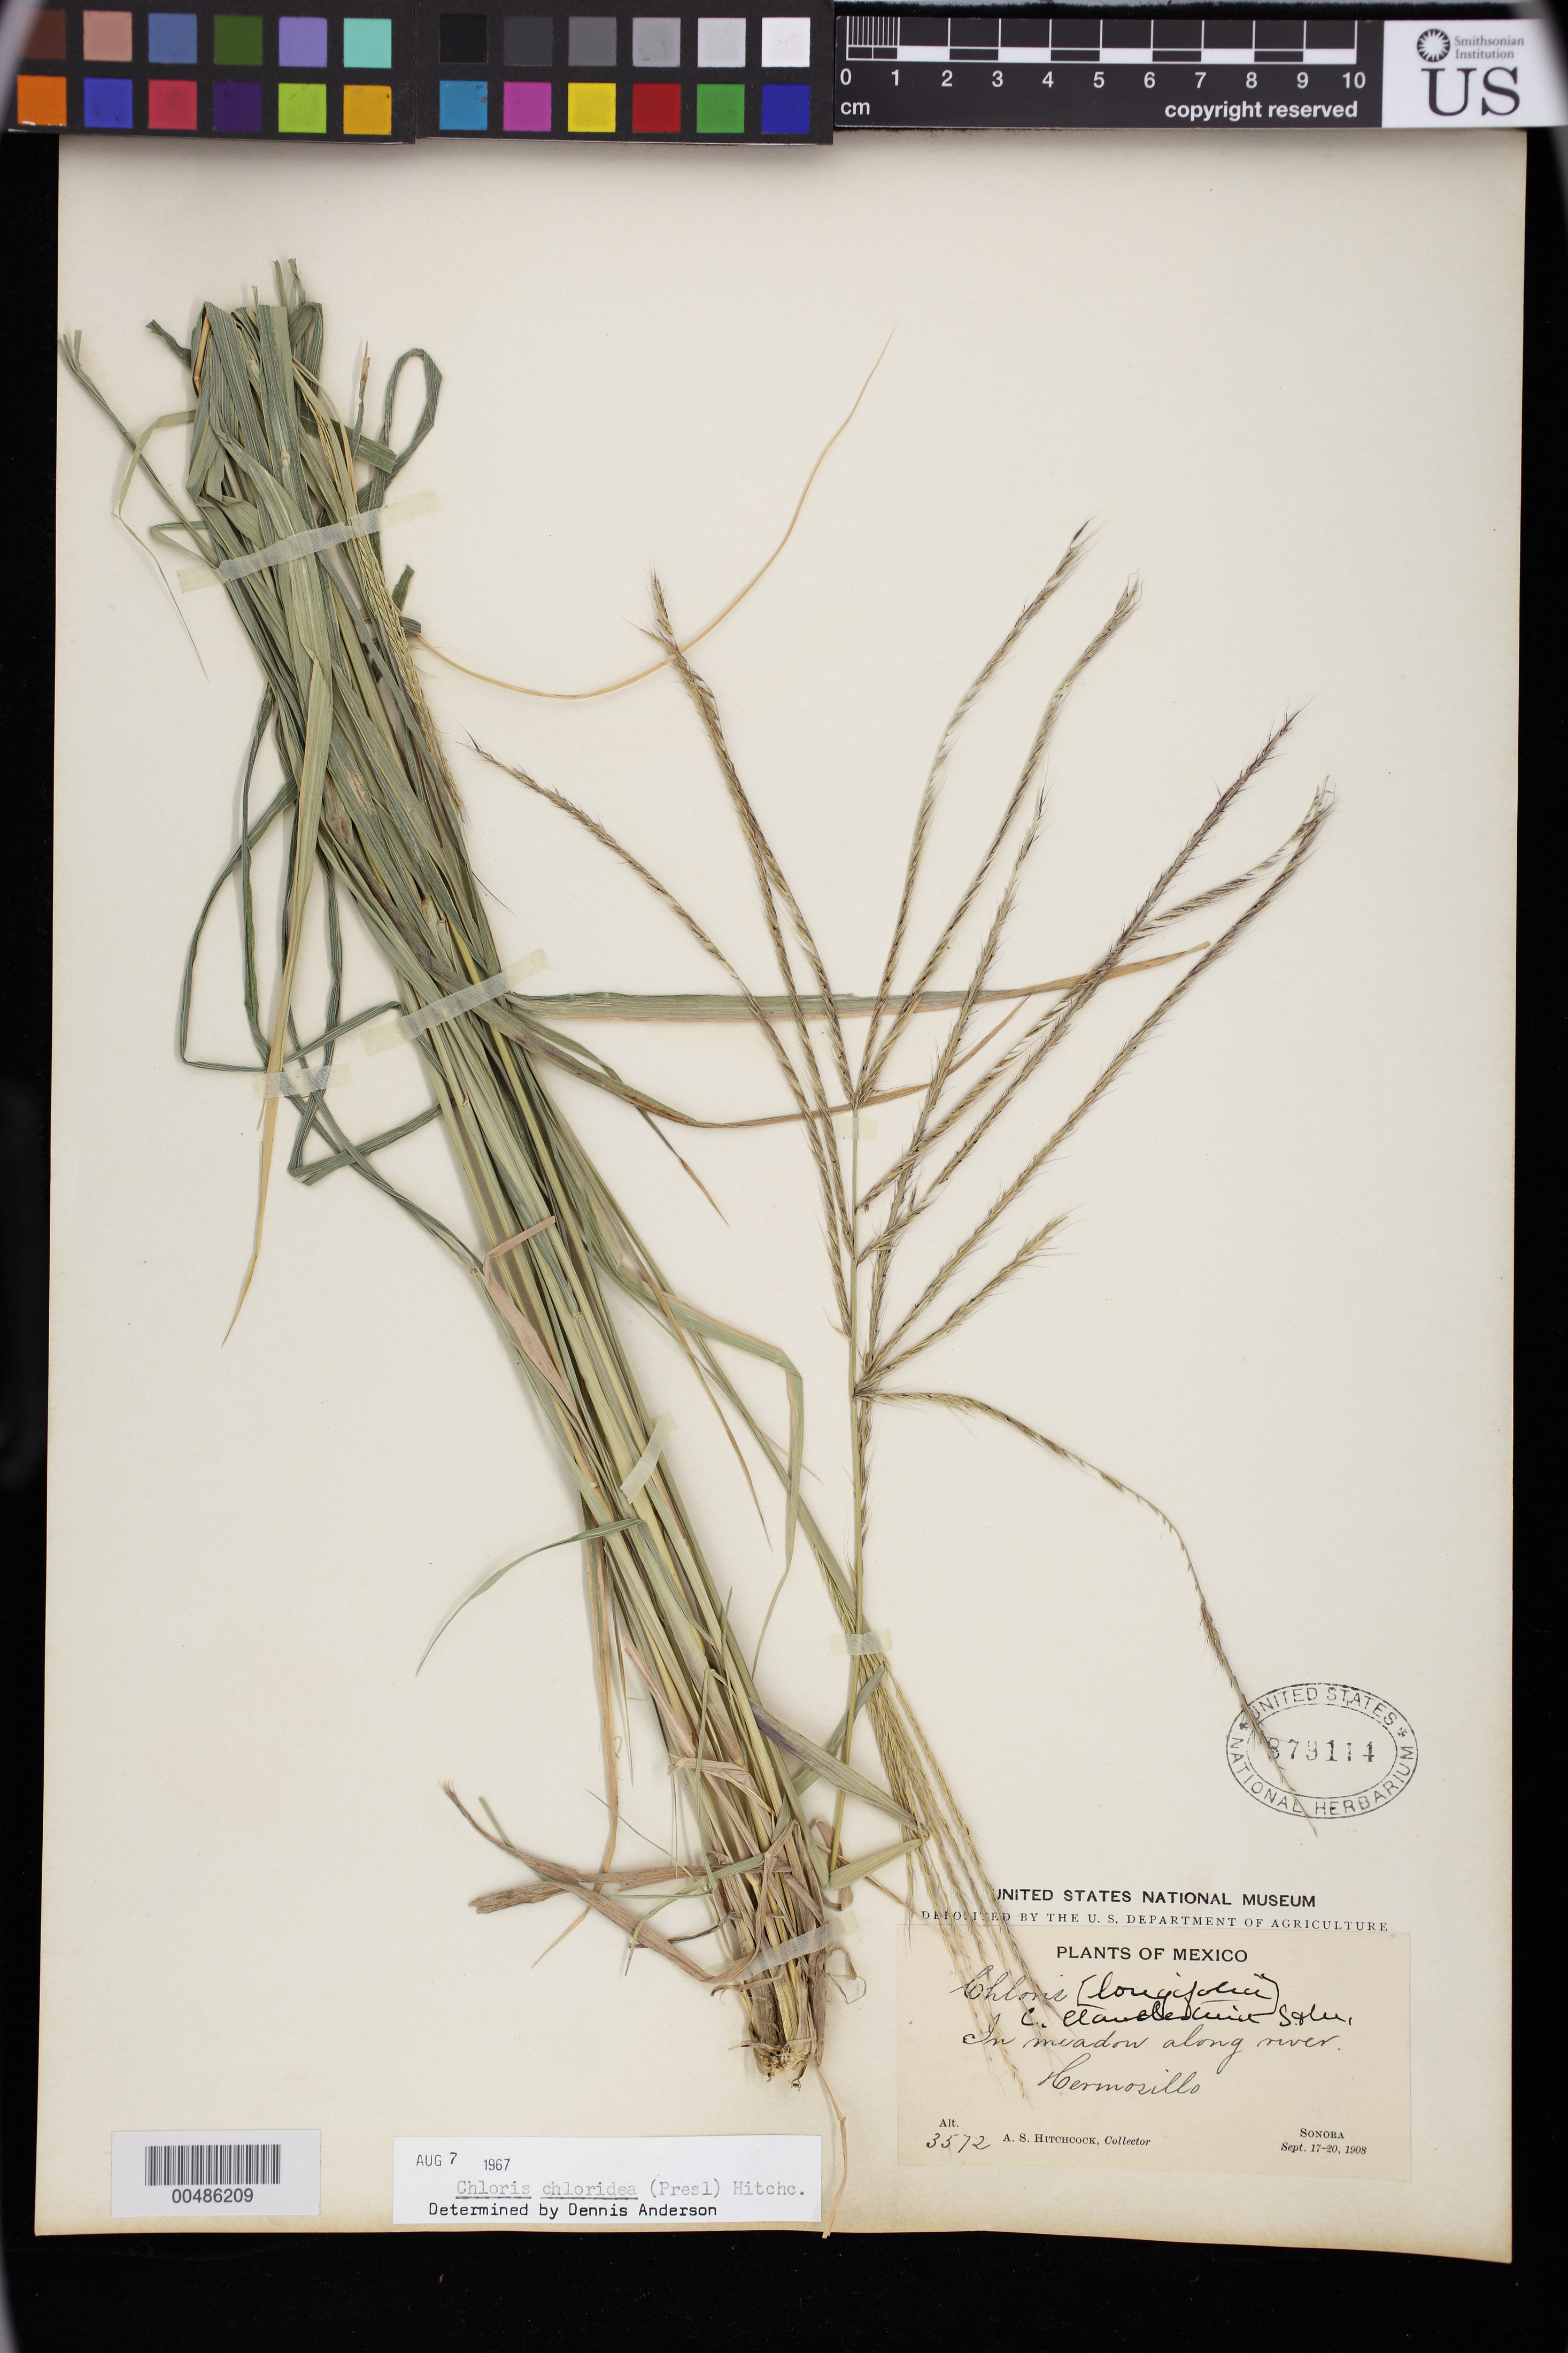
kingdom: Plantae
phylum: Tracheophyta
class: Liliopsida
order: Poales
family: Poaceae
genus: Chloris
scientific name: Chloris chloridea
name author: (J. Presl) E. Hitchc.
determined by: Anderson, D.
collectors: A. S. Hitchcock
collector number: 3572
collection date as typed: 17 Sep 1908 to 20 Sep 1908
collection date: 1908-09-17/1908-09-20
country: Mexico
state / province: Sonora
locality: Hermosillo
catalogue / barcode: US 879114